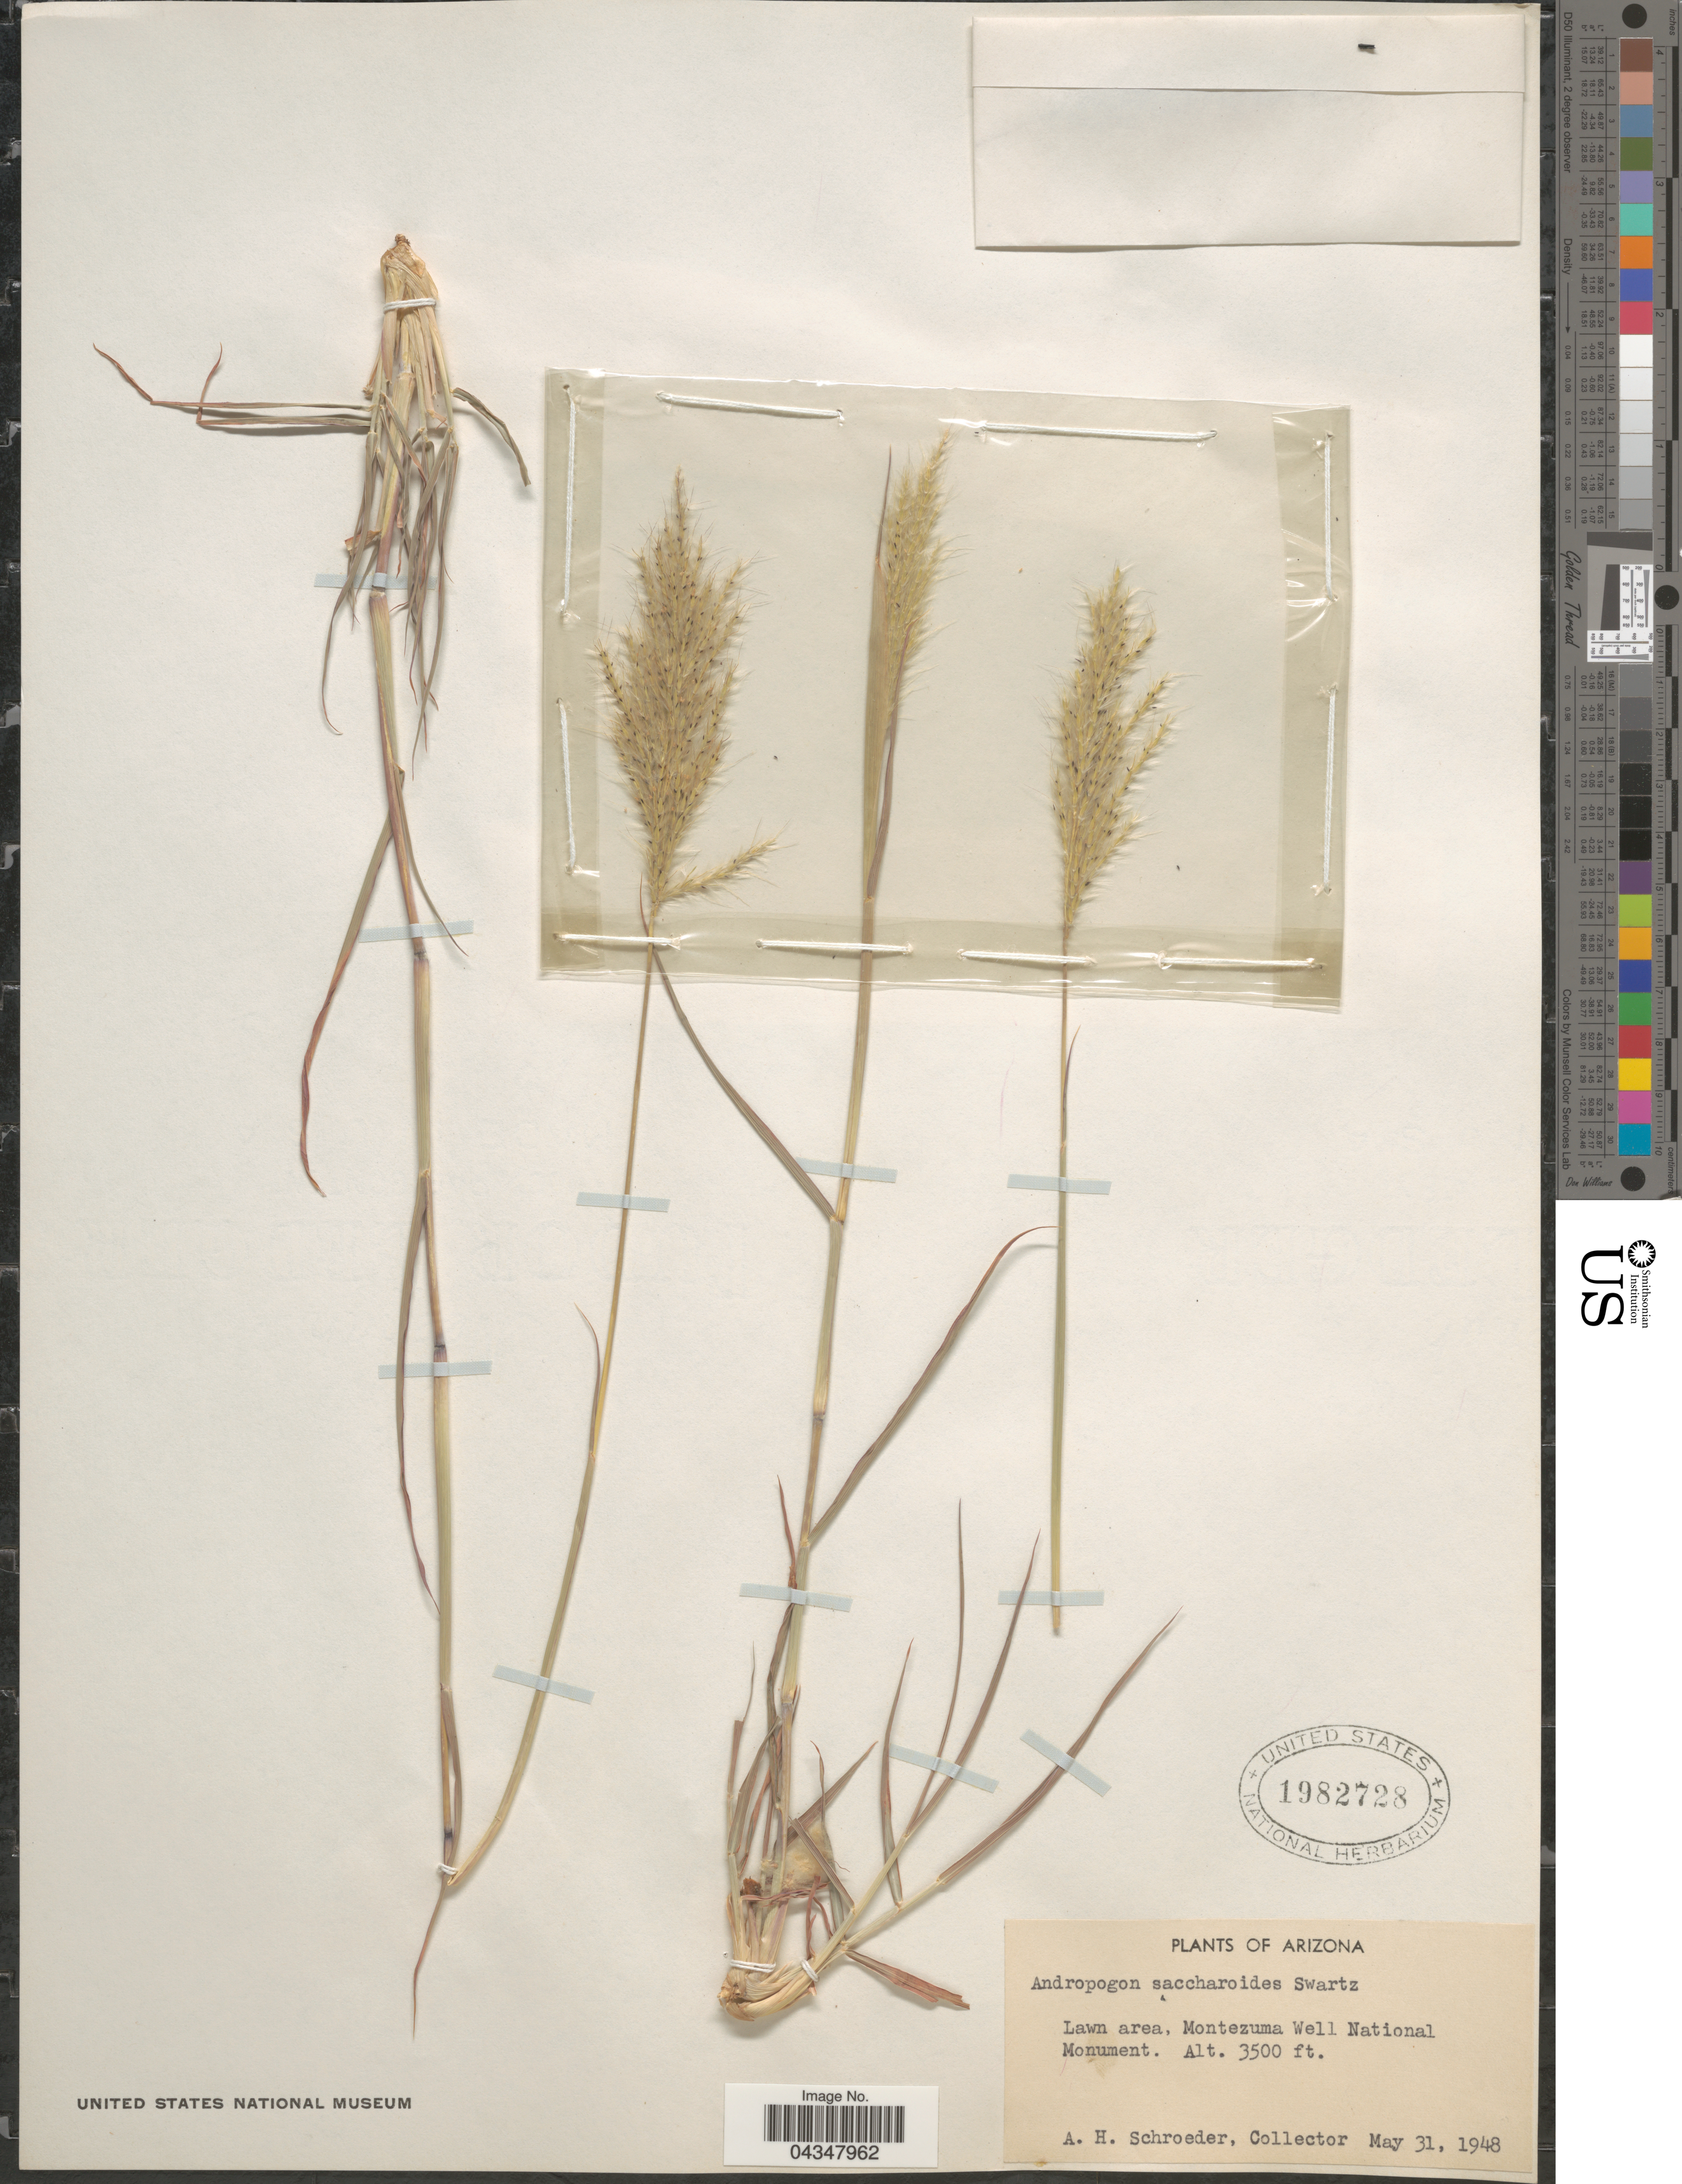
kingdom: Plantae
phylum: Tracheophyta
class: Liliopsida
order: Poales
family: Poaceae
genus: Bothriochloa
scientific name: Bothriochloa saccharoides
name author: (Sw.) Rydb.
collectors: A. Schroeder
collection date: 1948-05-31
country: United States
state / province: Arizona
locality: Lawn area, Montezuma Well National Monument.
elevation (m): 1067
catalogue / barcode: US 1982728